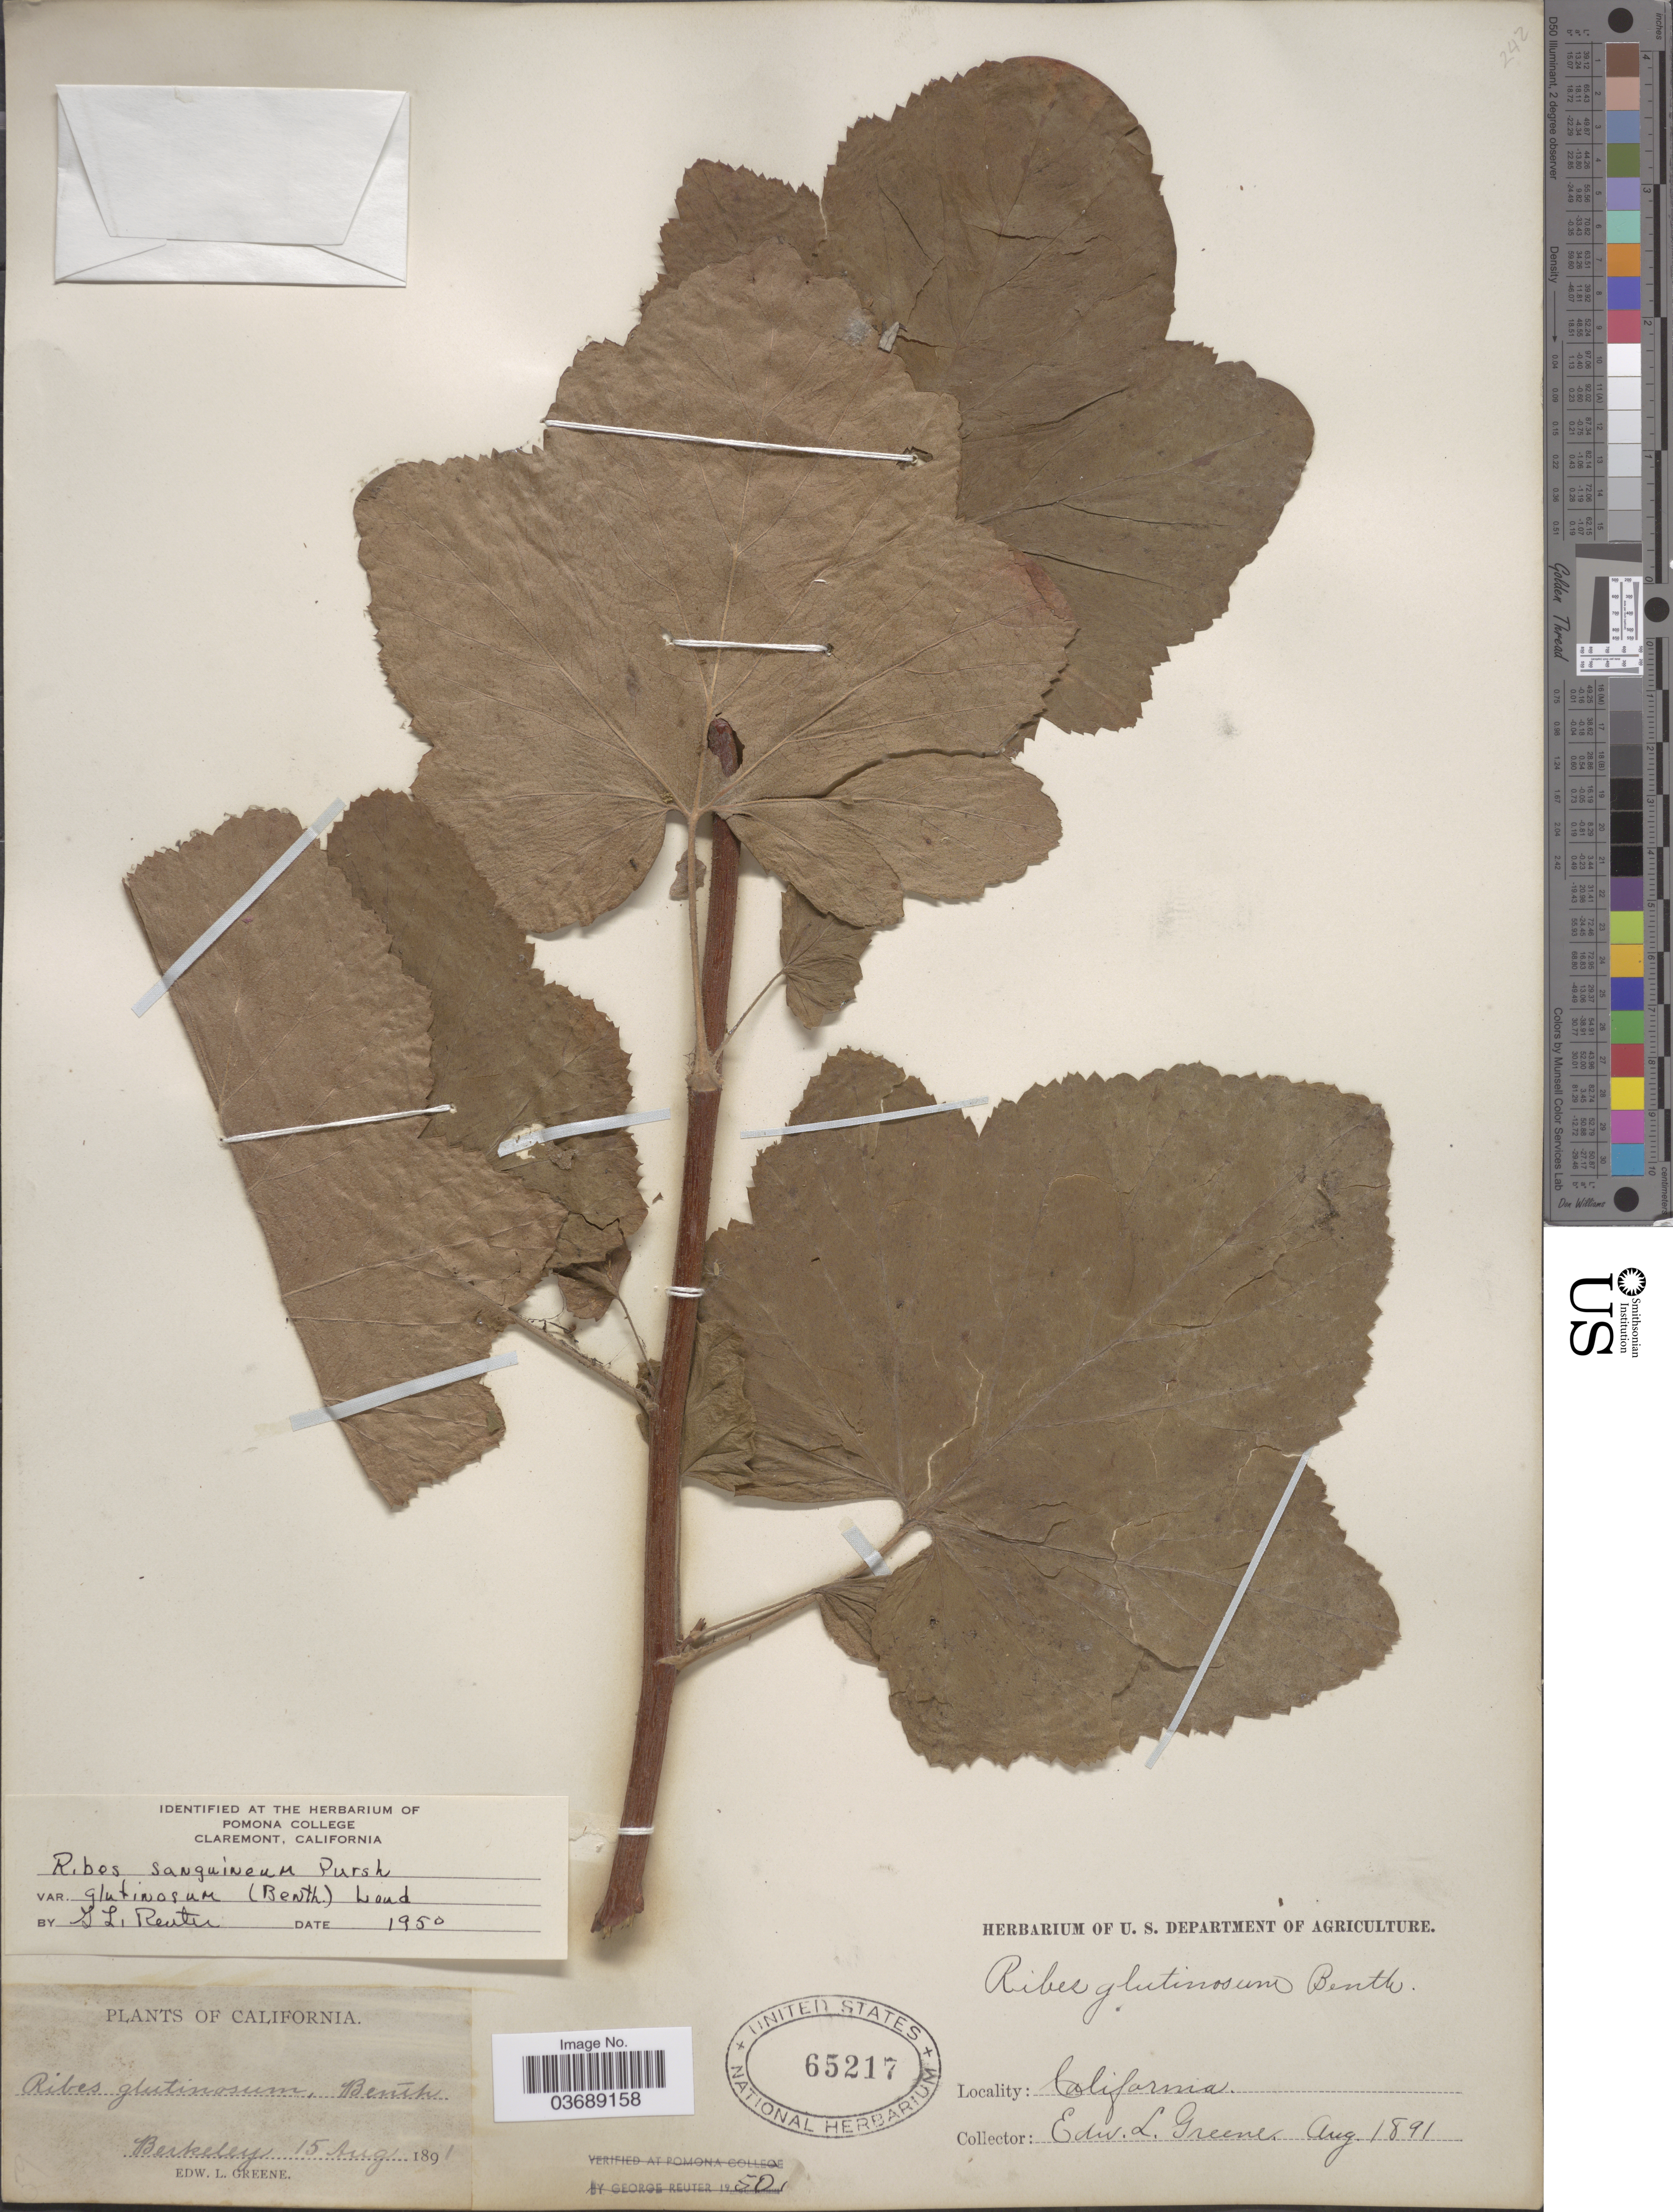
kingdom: Plantae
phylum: Tracheophyta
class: Magnoliopsida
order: Saxifragales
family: Grossulariaceae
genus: Ribes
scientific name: Ribes sanguineum var. glutinosum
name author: (Benth.) Loudon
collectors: E. L. Greene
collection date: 1891-08-15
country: United States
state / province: California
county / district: Alameda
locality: Berkeley.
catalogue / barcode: US 65217